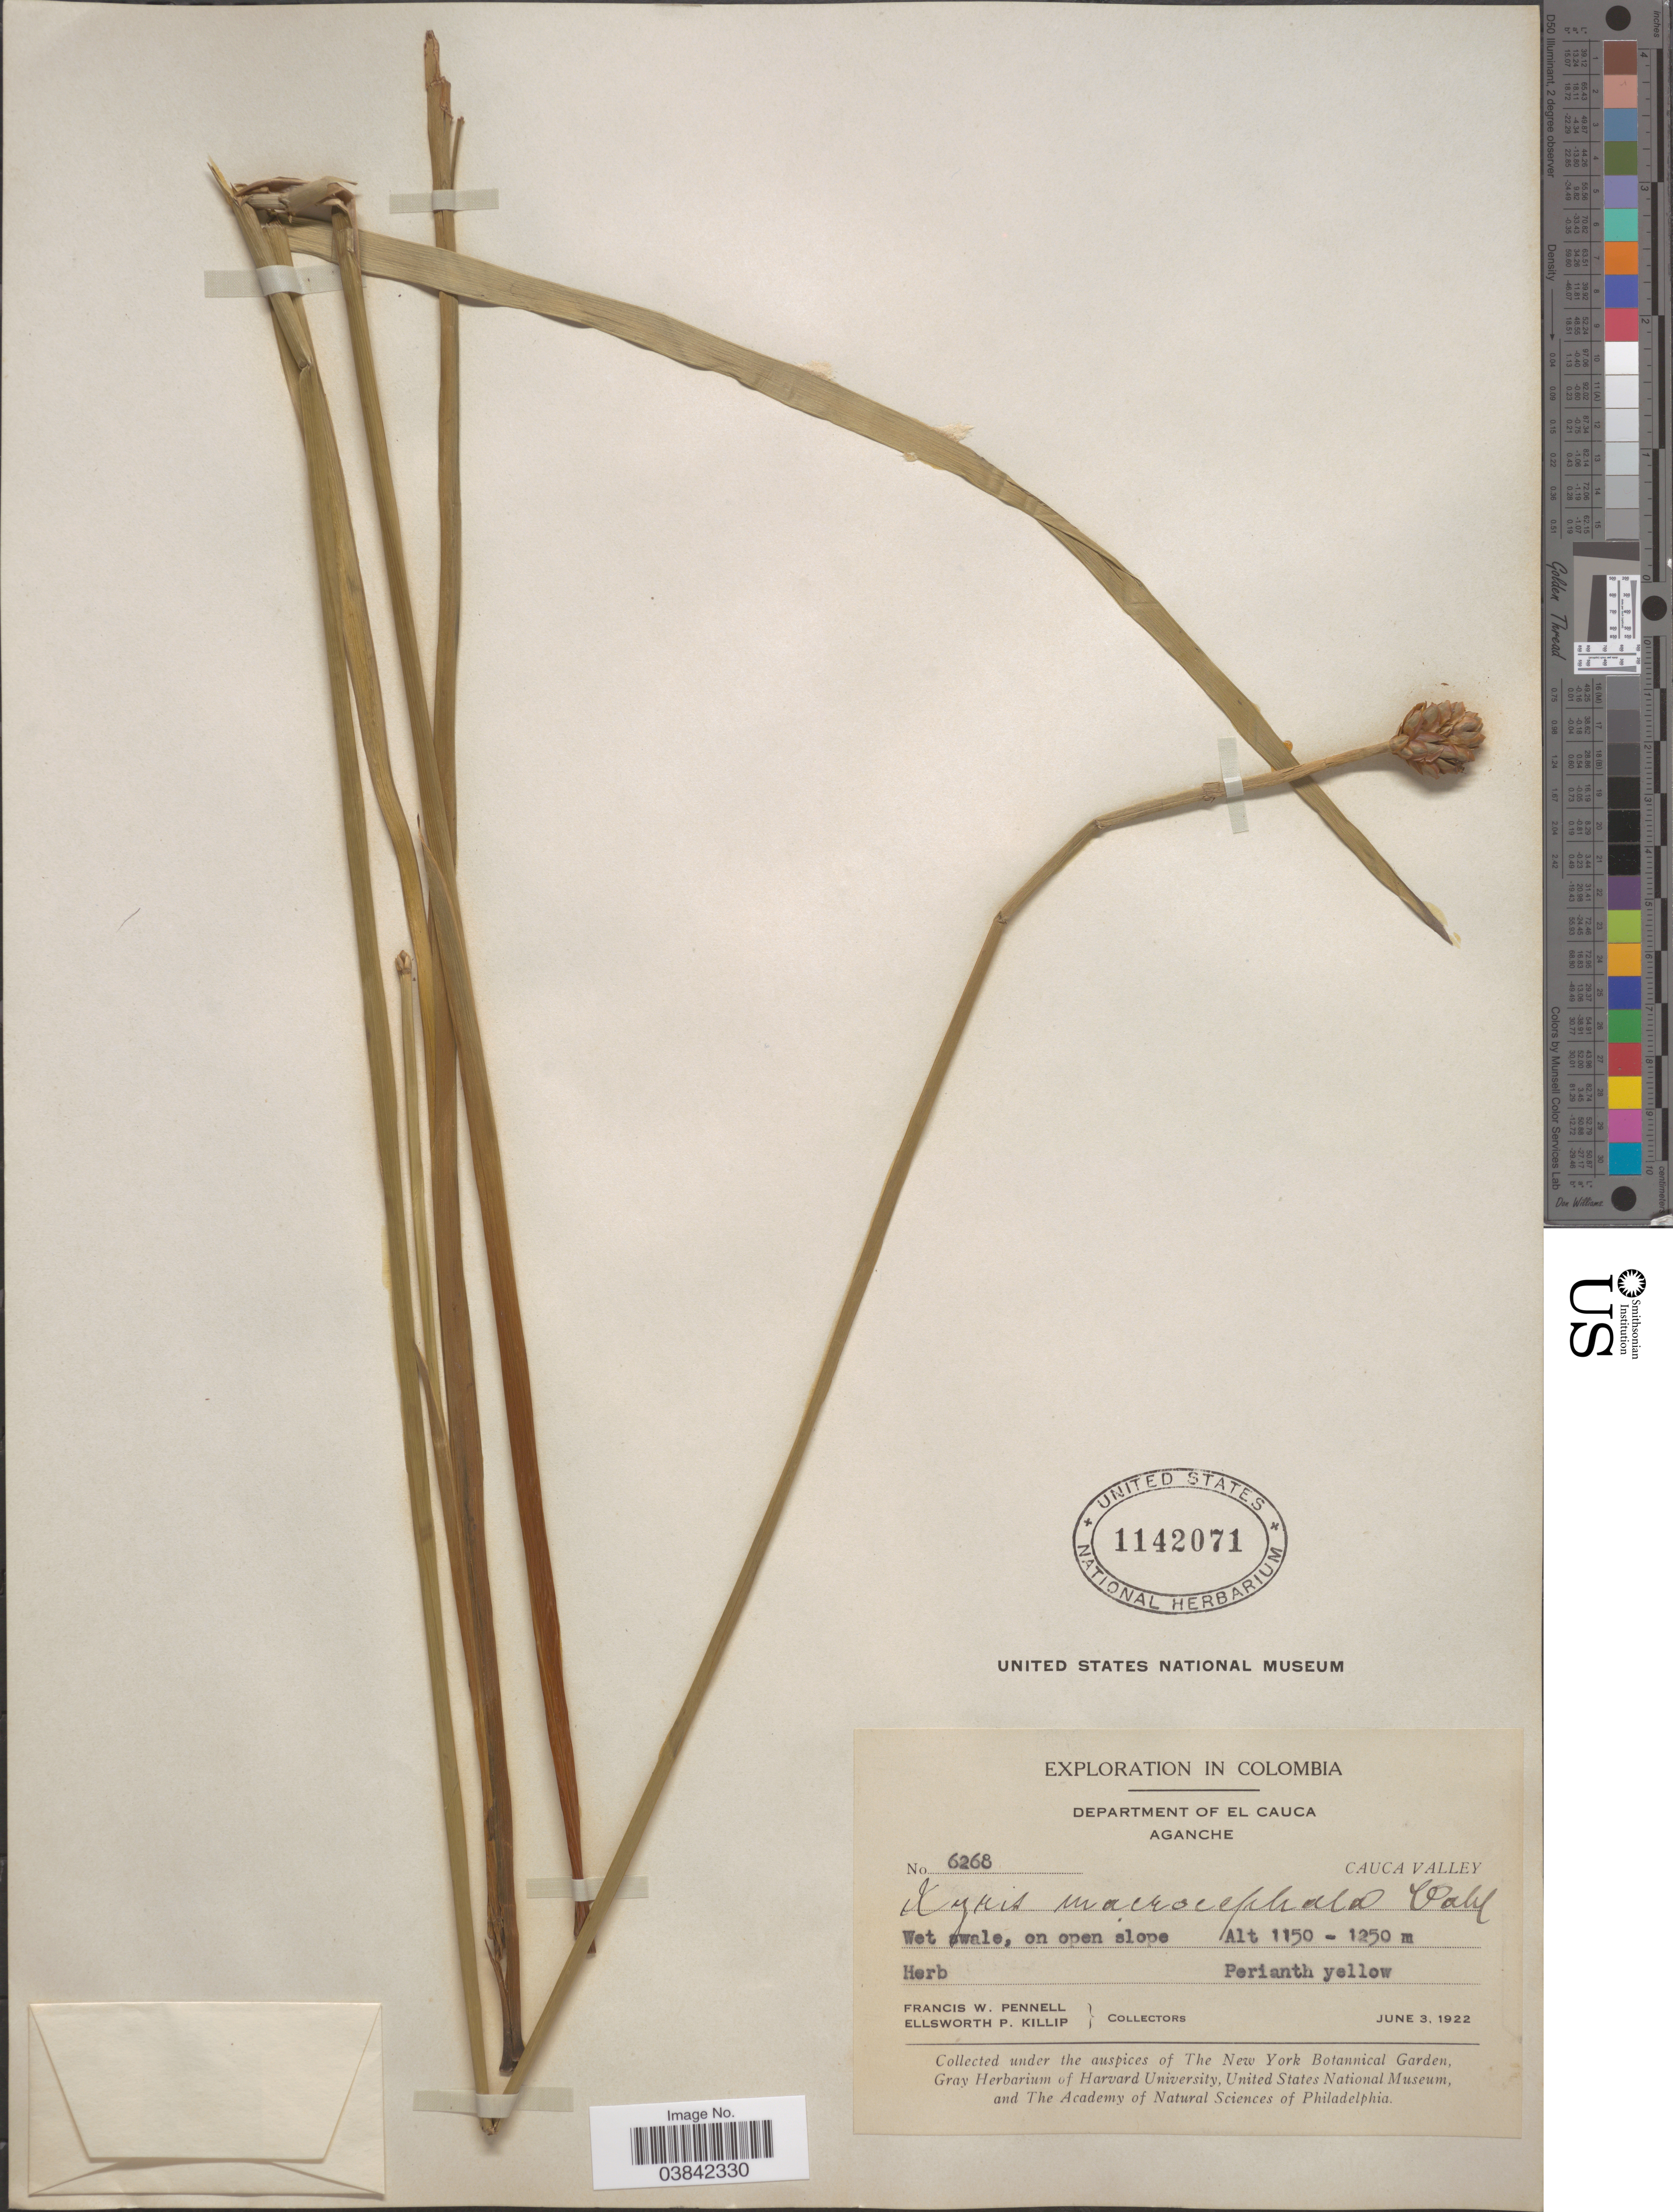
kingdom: Plantae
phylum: Tracheophyta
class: Liliopsida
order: Poales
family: Xyridaceae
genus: Xyris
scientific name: Xyris laxifolia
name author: Mart.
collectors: F. W. Pennell & E. P. Killip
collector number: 6268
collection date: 1922-06-03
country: Colombia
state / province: Cauca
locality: Department of El Cauca, Aganche. Cauca Valley.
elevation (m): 1150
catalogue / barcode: US 1142071